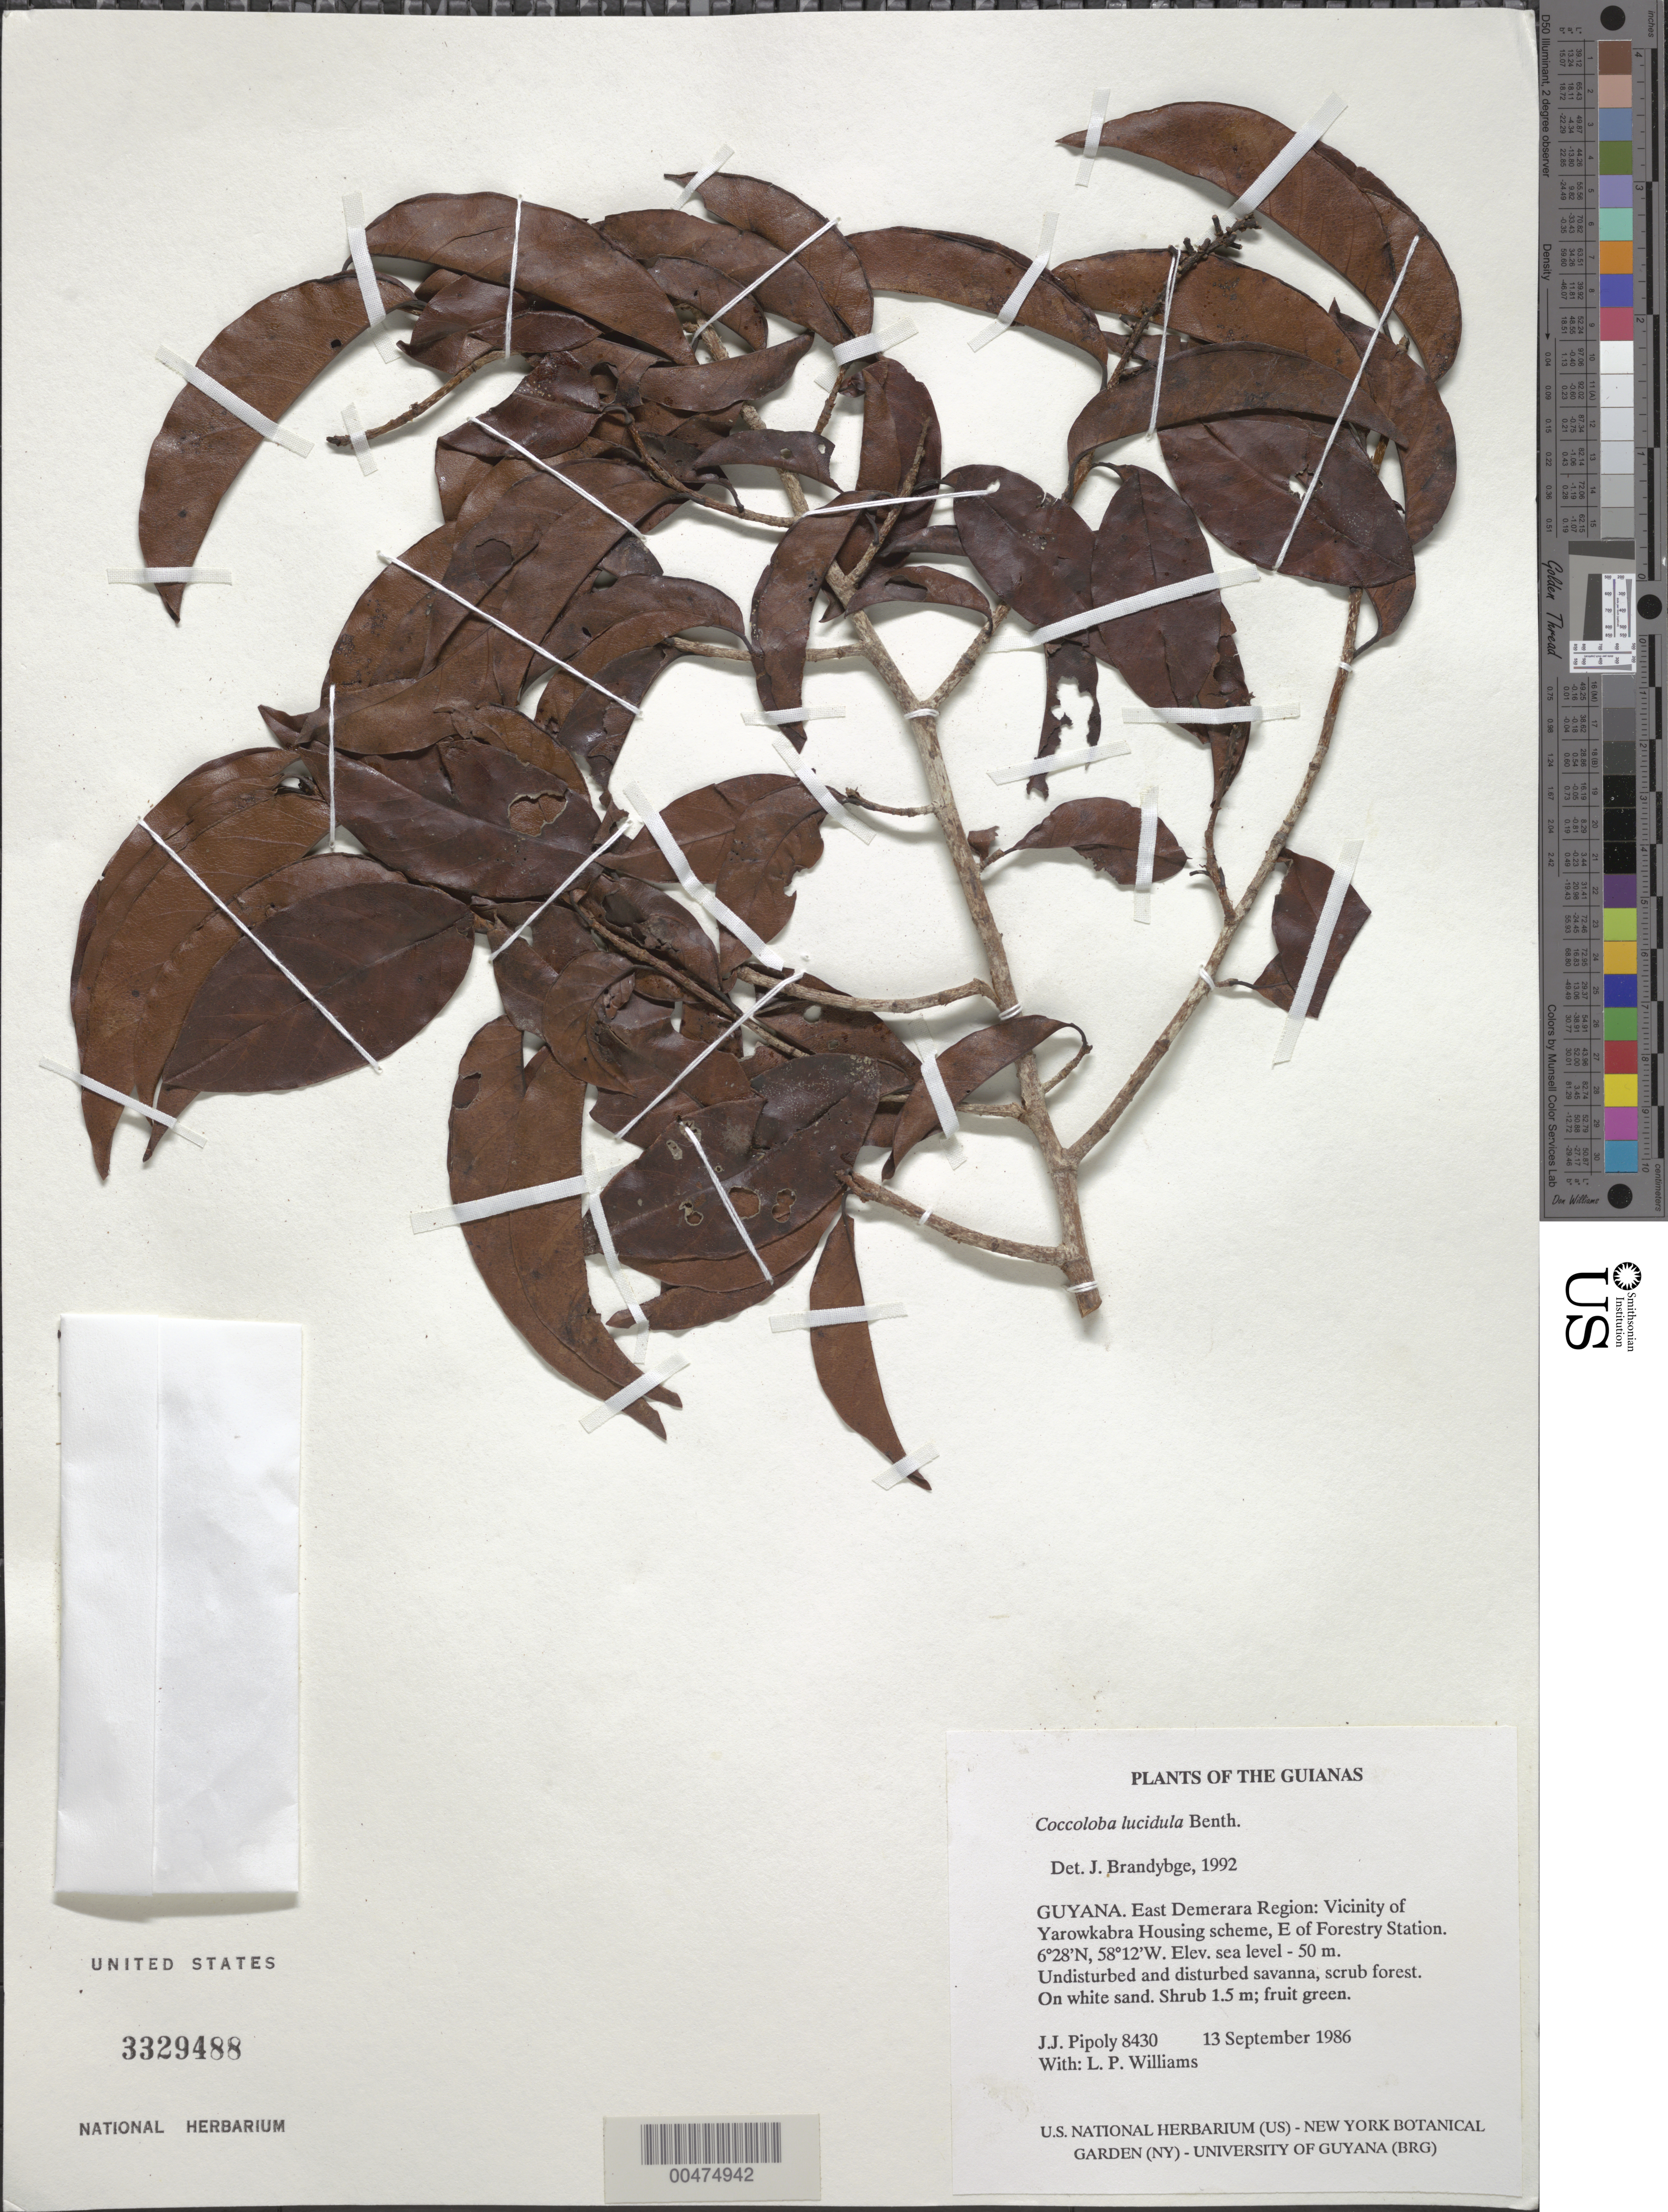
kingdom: Plantae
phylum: Tracheophyta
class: Magnoliopsida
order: Caryophyllales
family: Polygonaceae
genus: Coccoloba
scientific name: Coccoloba lucidula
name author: Benth.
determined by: Brandbyge, J.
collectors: J. J. Pipoly & L. P. Williams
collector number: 8430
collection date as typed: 13 September 1986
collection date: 1986-09-13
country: Guyana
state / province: Demerara-Mahaica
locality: Vicinity of Yarowkabra Housing scheme, E of Forestry Station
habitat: Undisturbed and disturbed savanna, scrub forest. On white sand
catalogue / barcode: US 3329488